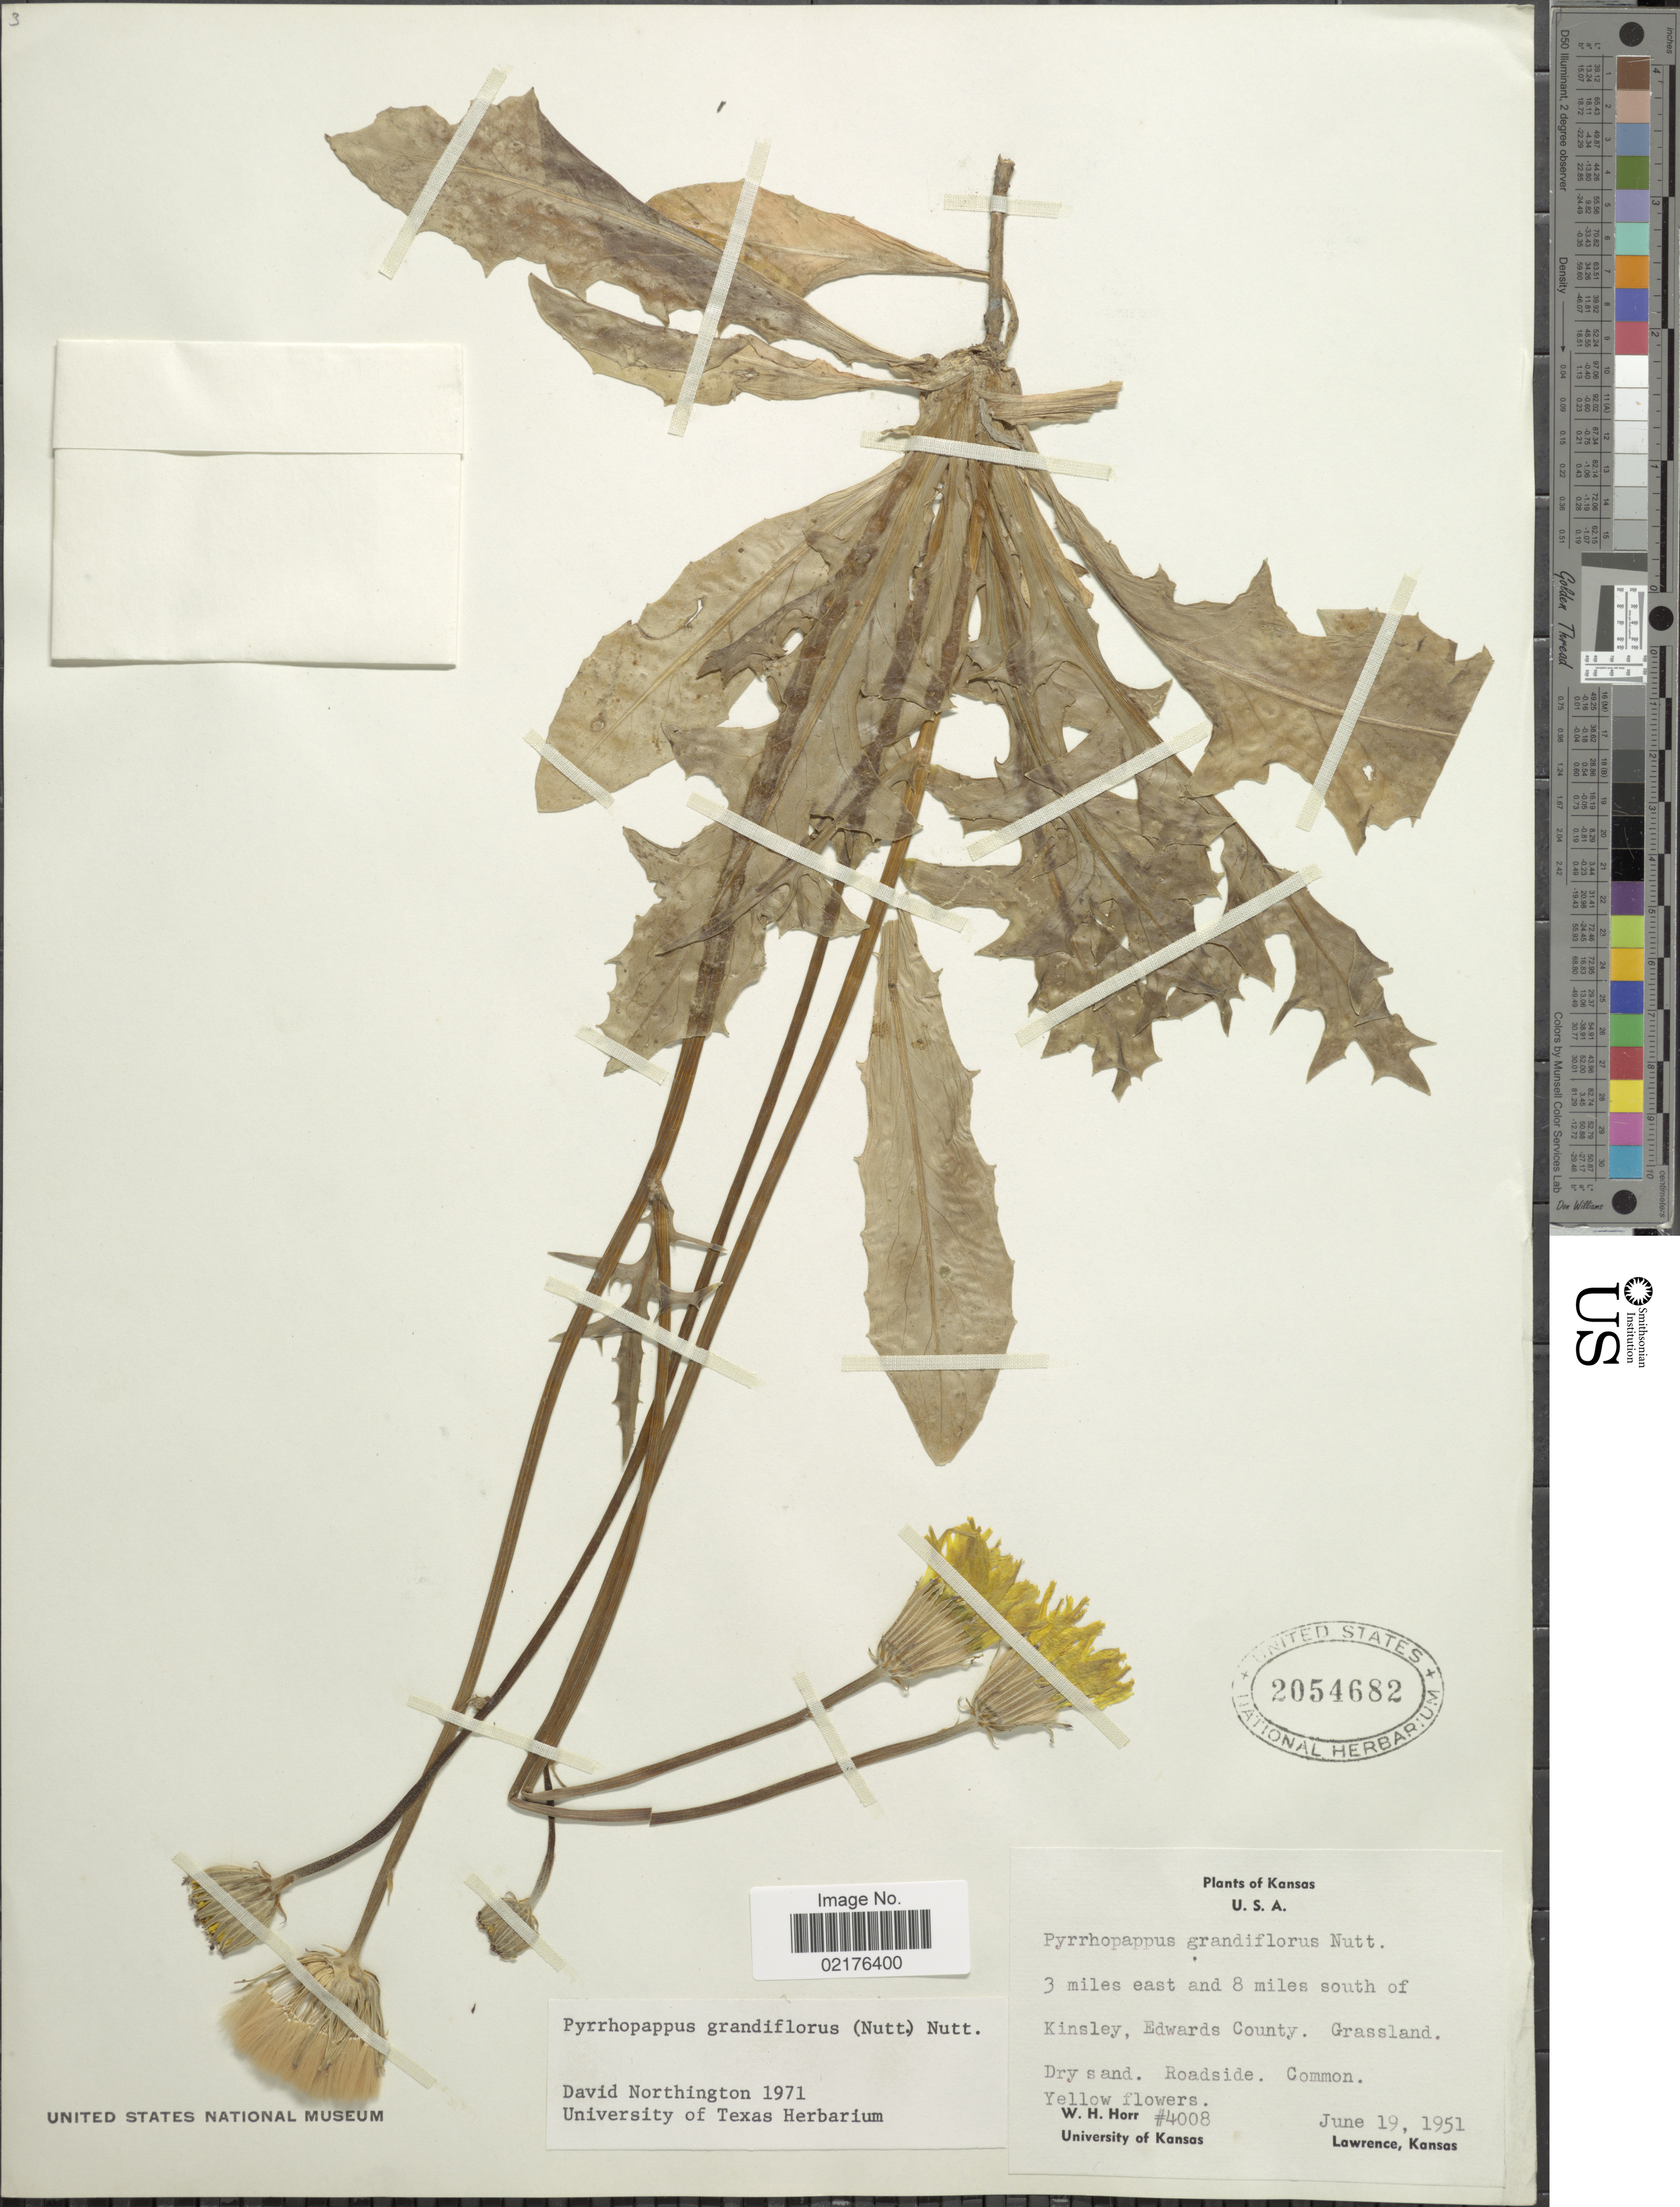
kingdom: Plantae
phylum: Tracheophyta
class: Magnoliopsida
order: Asterales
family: Asteraceae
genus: Pyrrhopappus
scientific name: Pyrrhopappus grandiflorus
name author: (Nutt.) Nutt.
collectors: W. H. Horr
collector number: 4008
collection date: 1951-06-19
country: United States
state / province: Kansas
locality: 3 miles east and 8 miles south of Kinsley, Edwards County, Grassland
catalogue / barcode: US 2054682